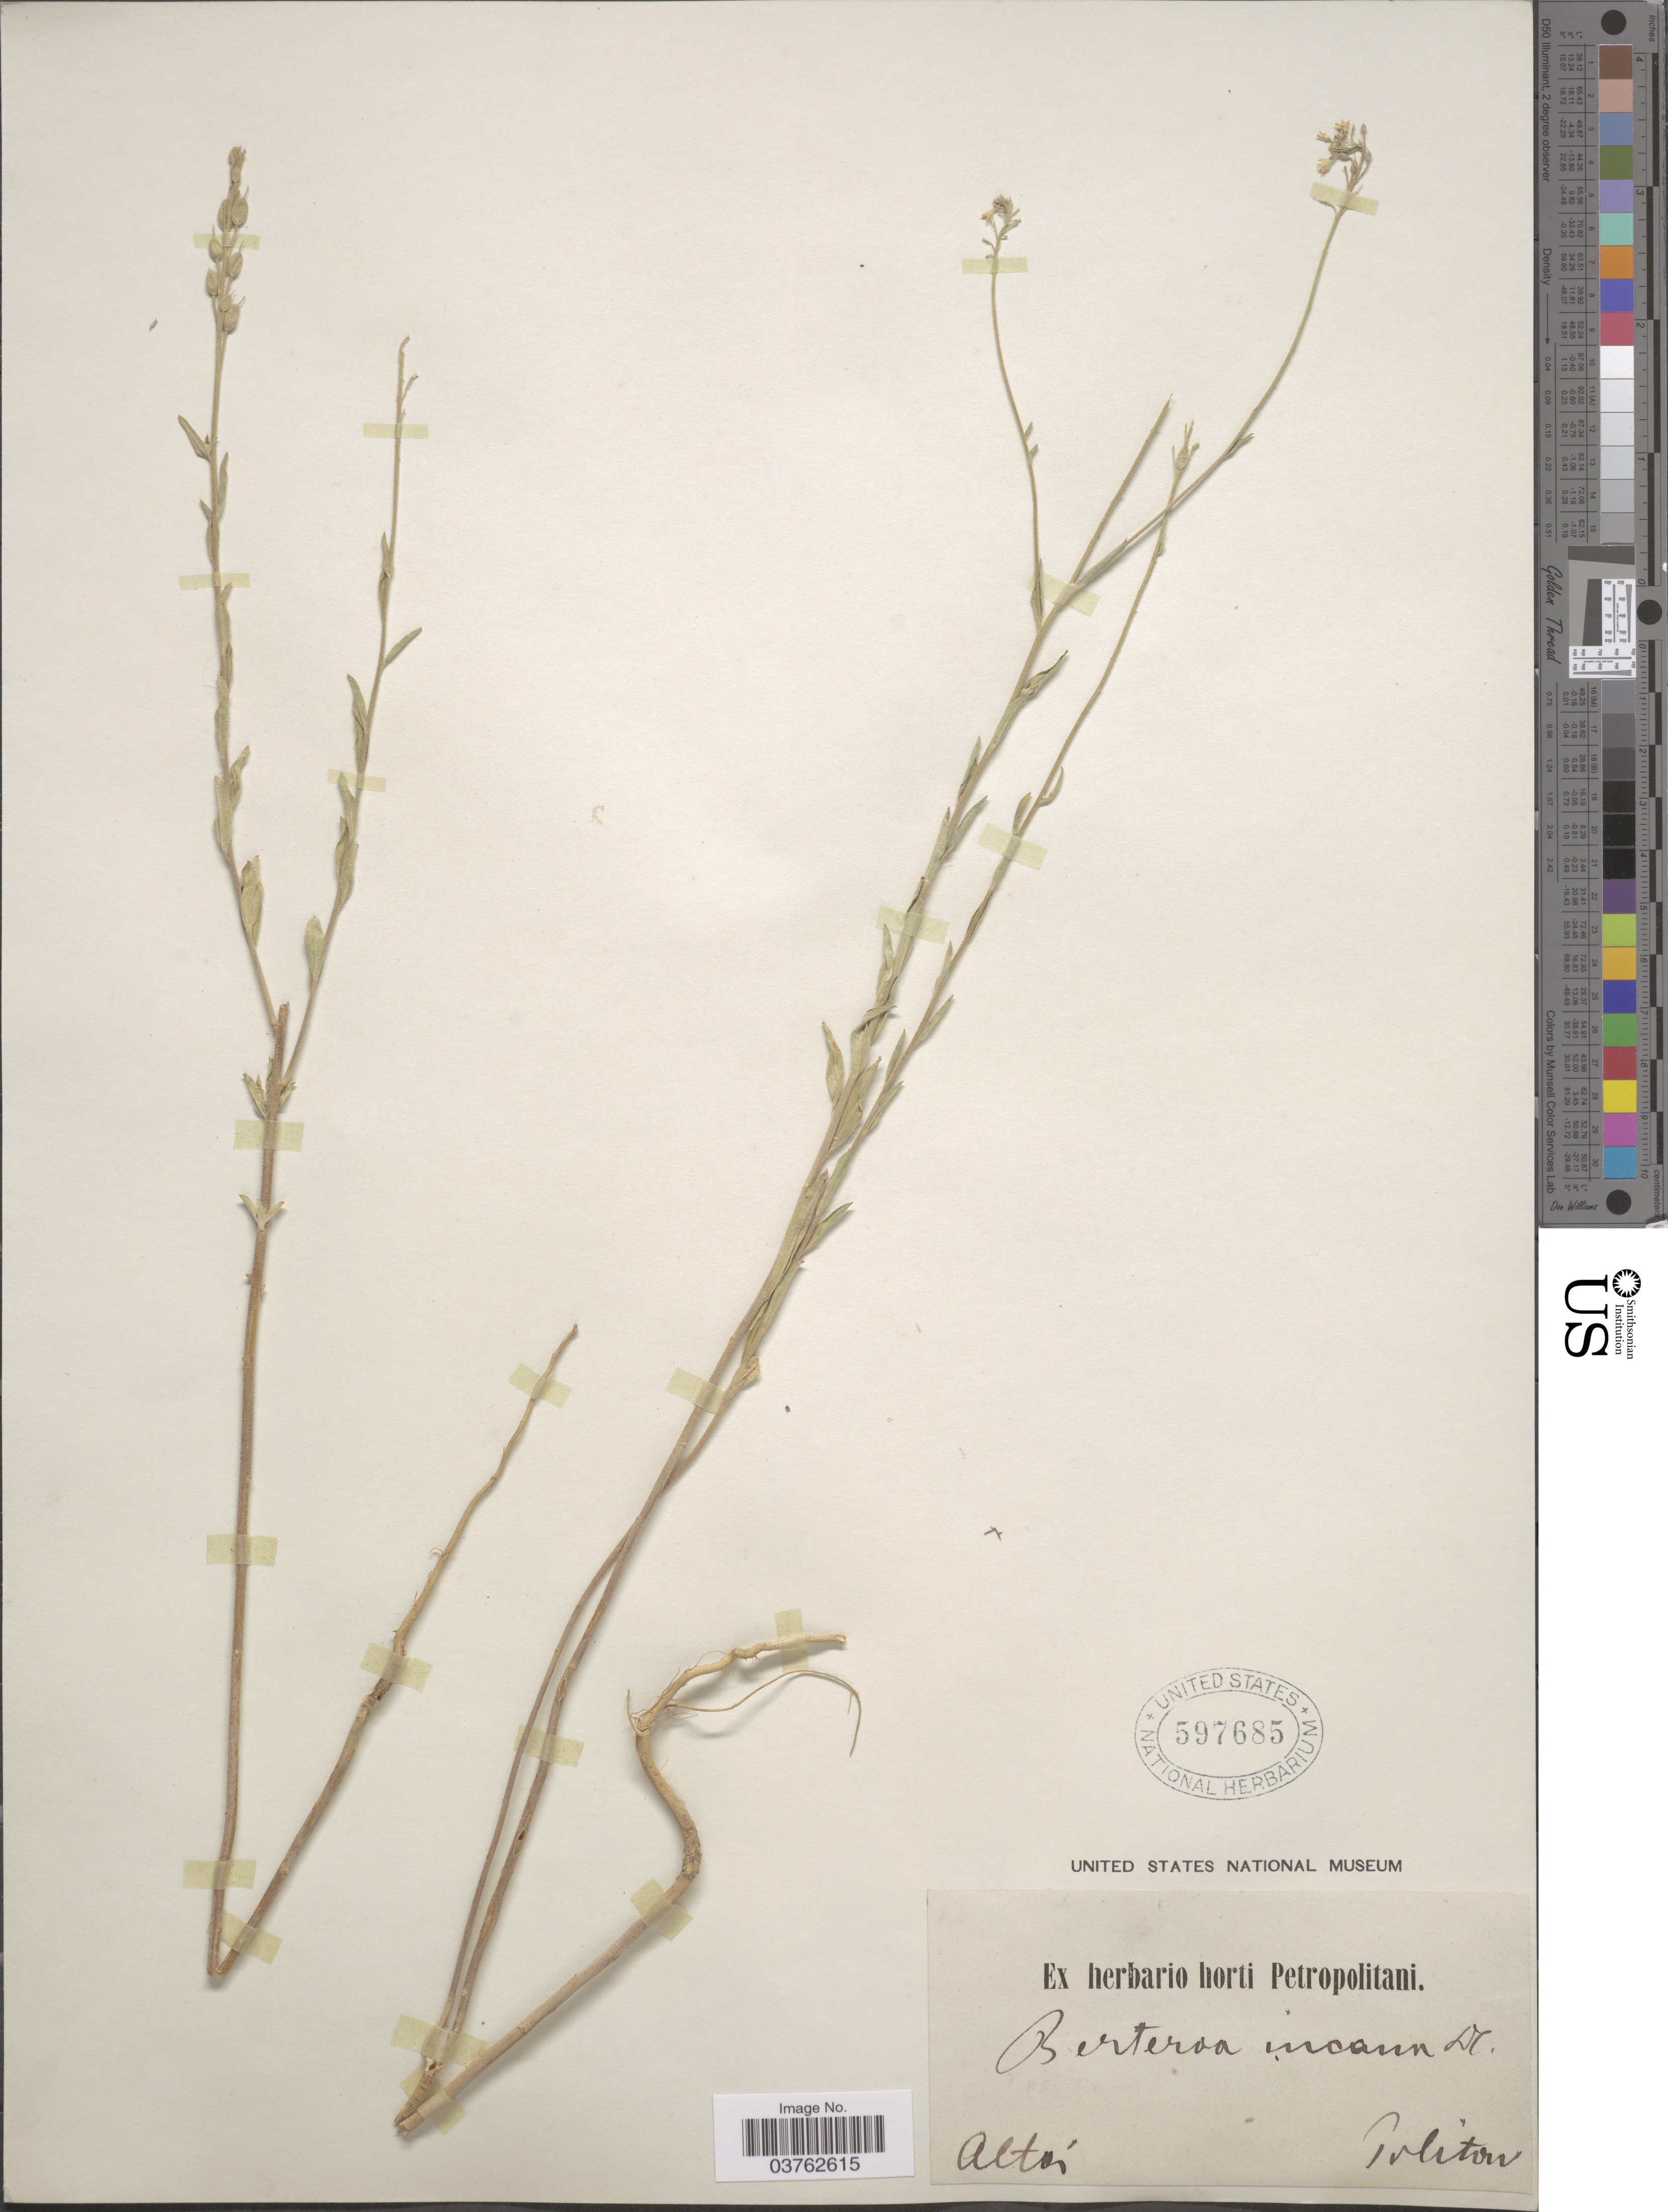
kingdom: Plantae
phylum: Tracheophyta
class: Magnoliopsida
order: Brassicales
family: Brassicaceae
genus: Berteroa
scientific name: Berteroa incana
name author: (L.) DC.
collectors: -. Politow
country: Russian Federation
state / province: Altai Republic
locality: Altai.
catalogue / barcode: US 597685